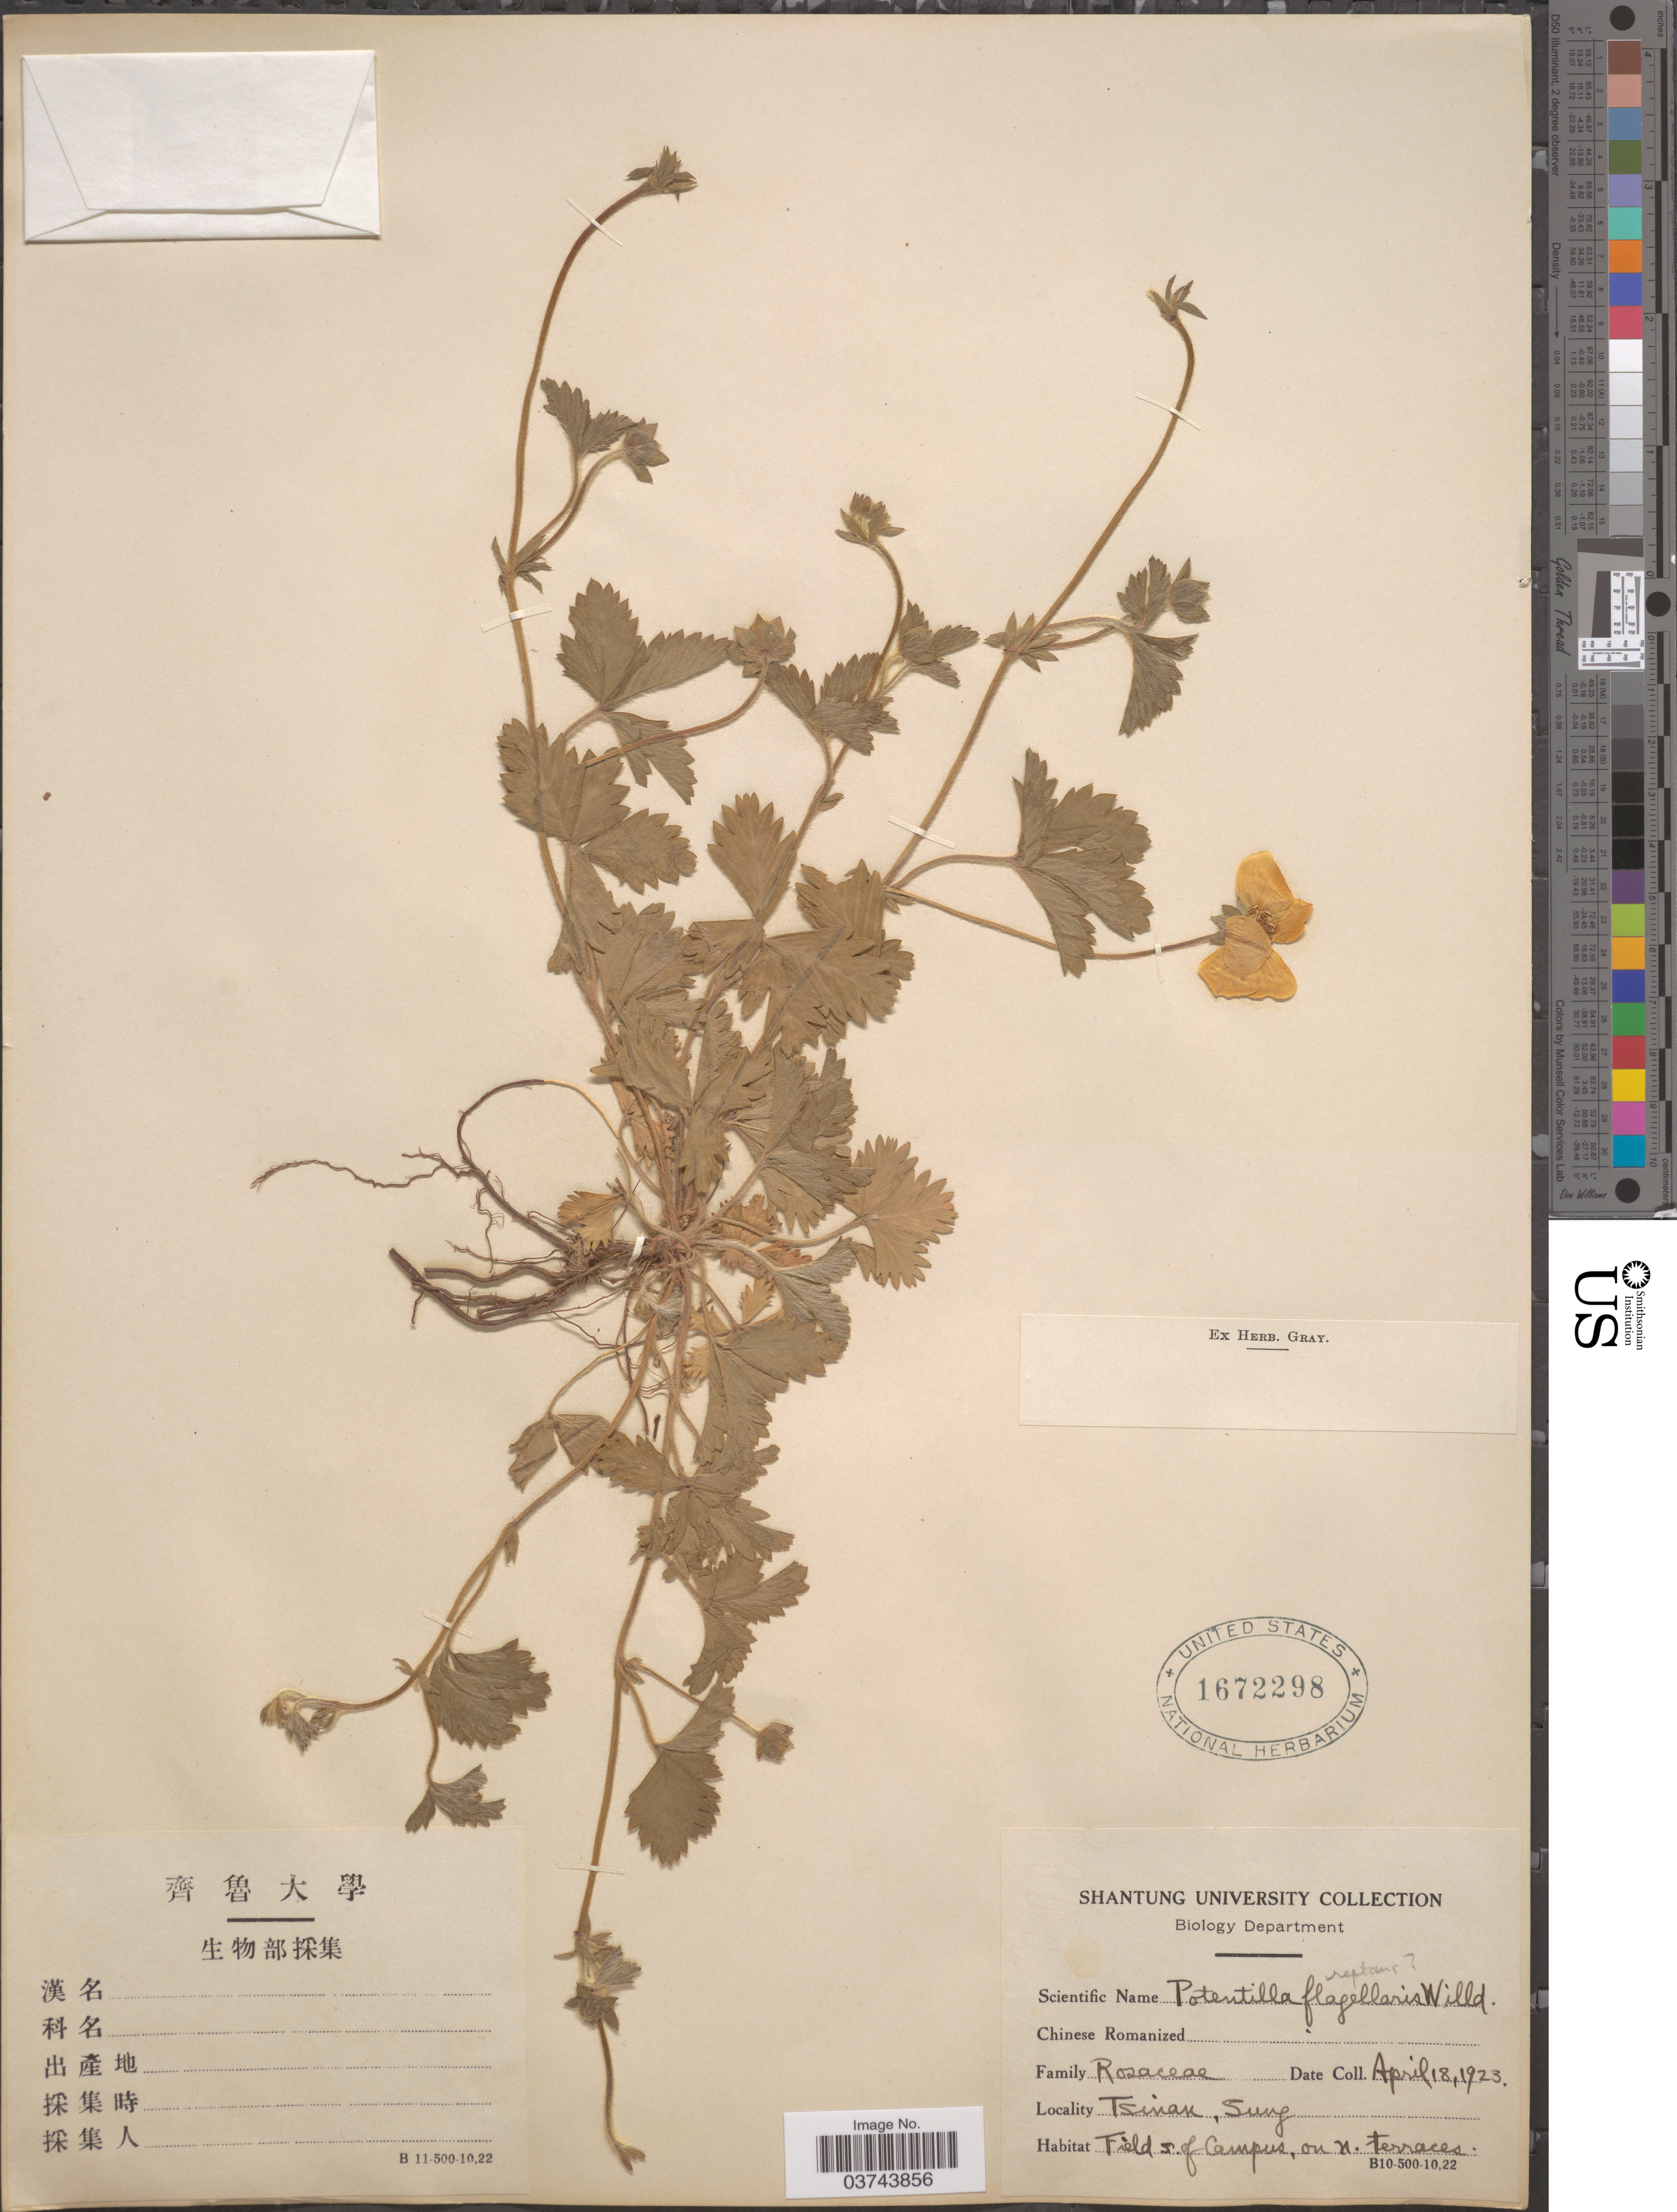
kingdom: Plantae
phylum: Tracheophyta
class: Magnoliopsida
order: Rosales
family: Rosaceae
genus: Potentilla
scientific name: Potentilla reptans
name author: L.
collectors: ex herb. Gray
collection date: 1923-04-18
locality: Tsinar, Sung.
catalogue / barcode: US 1672298